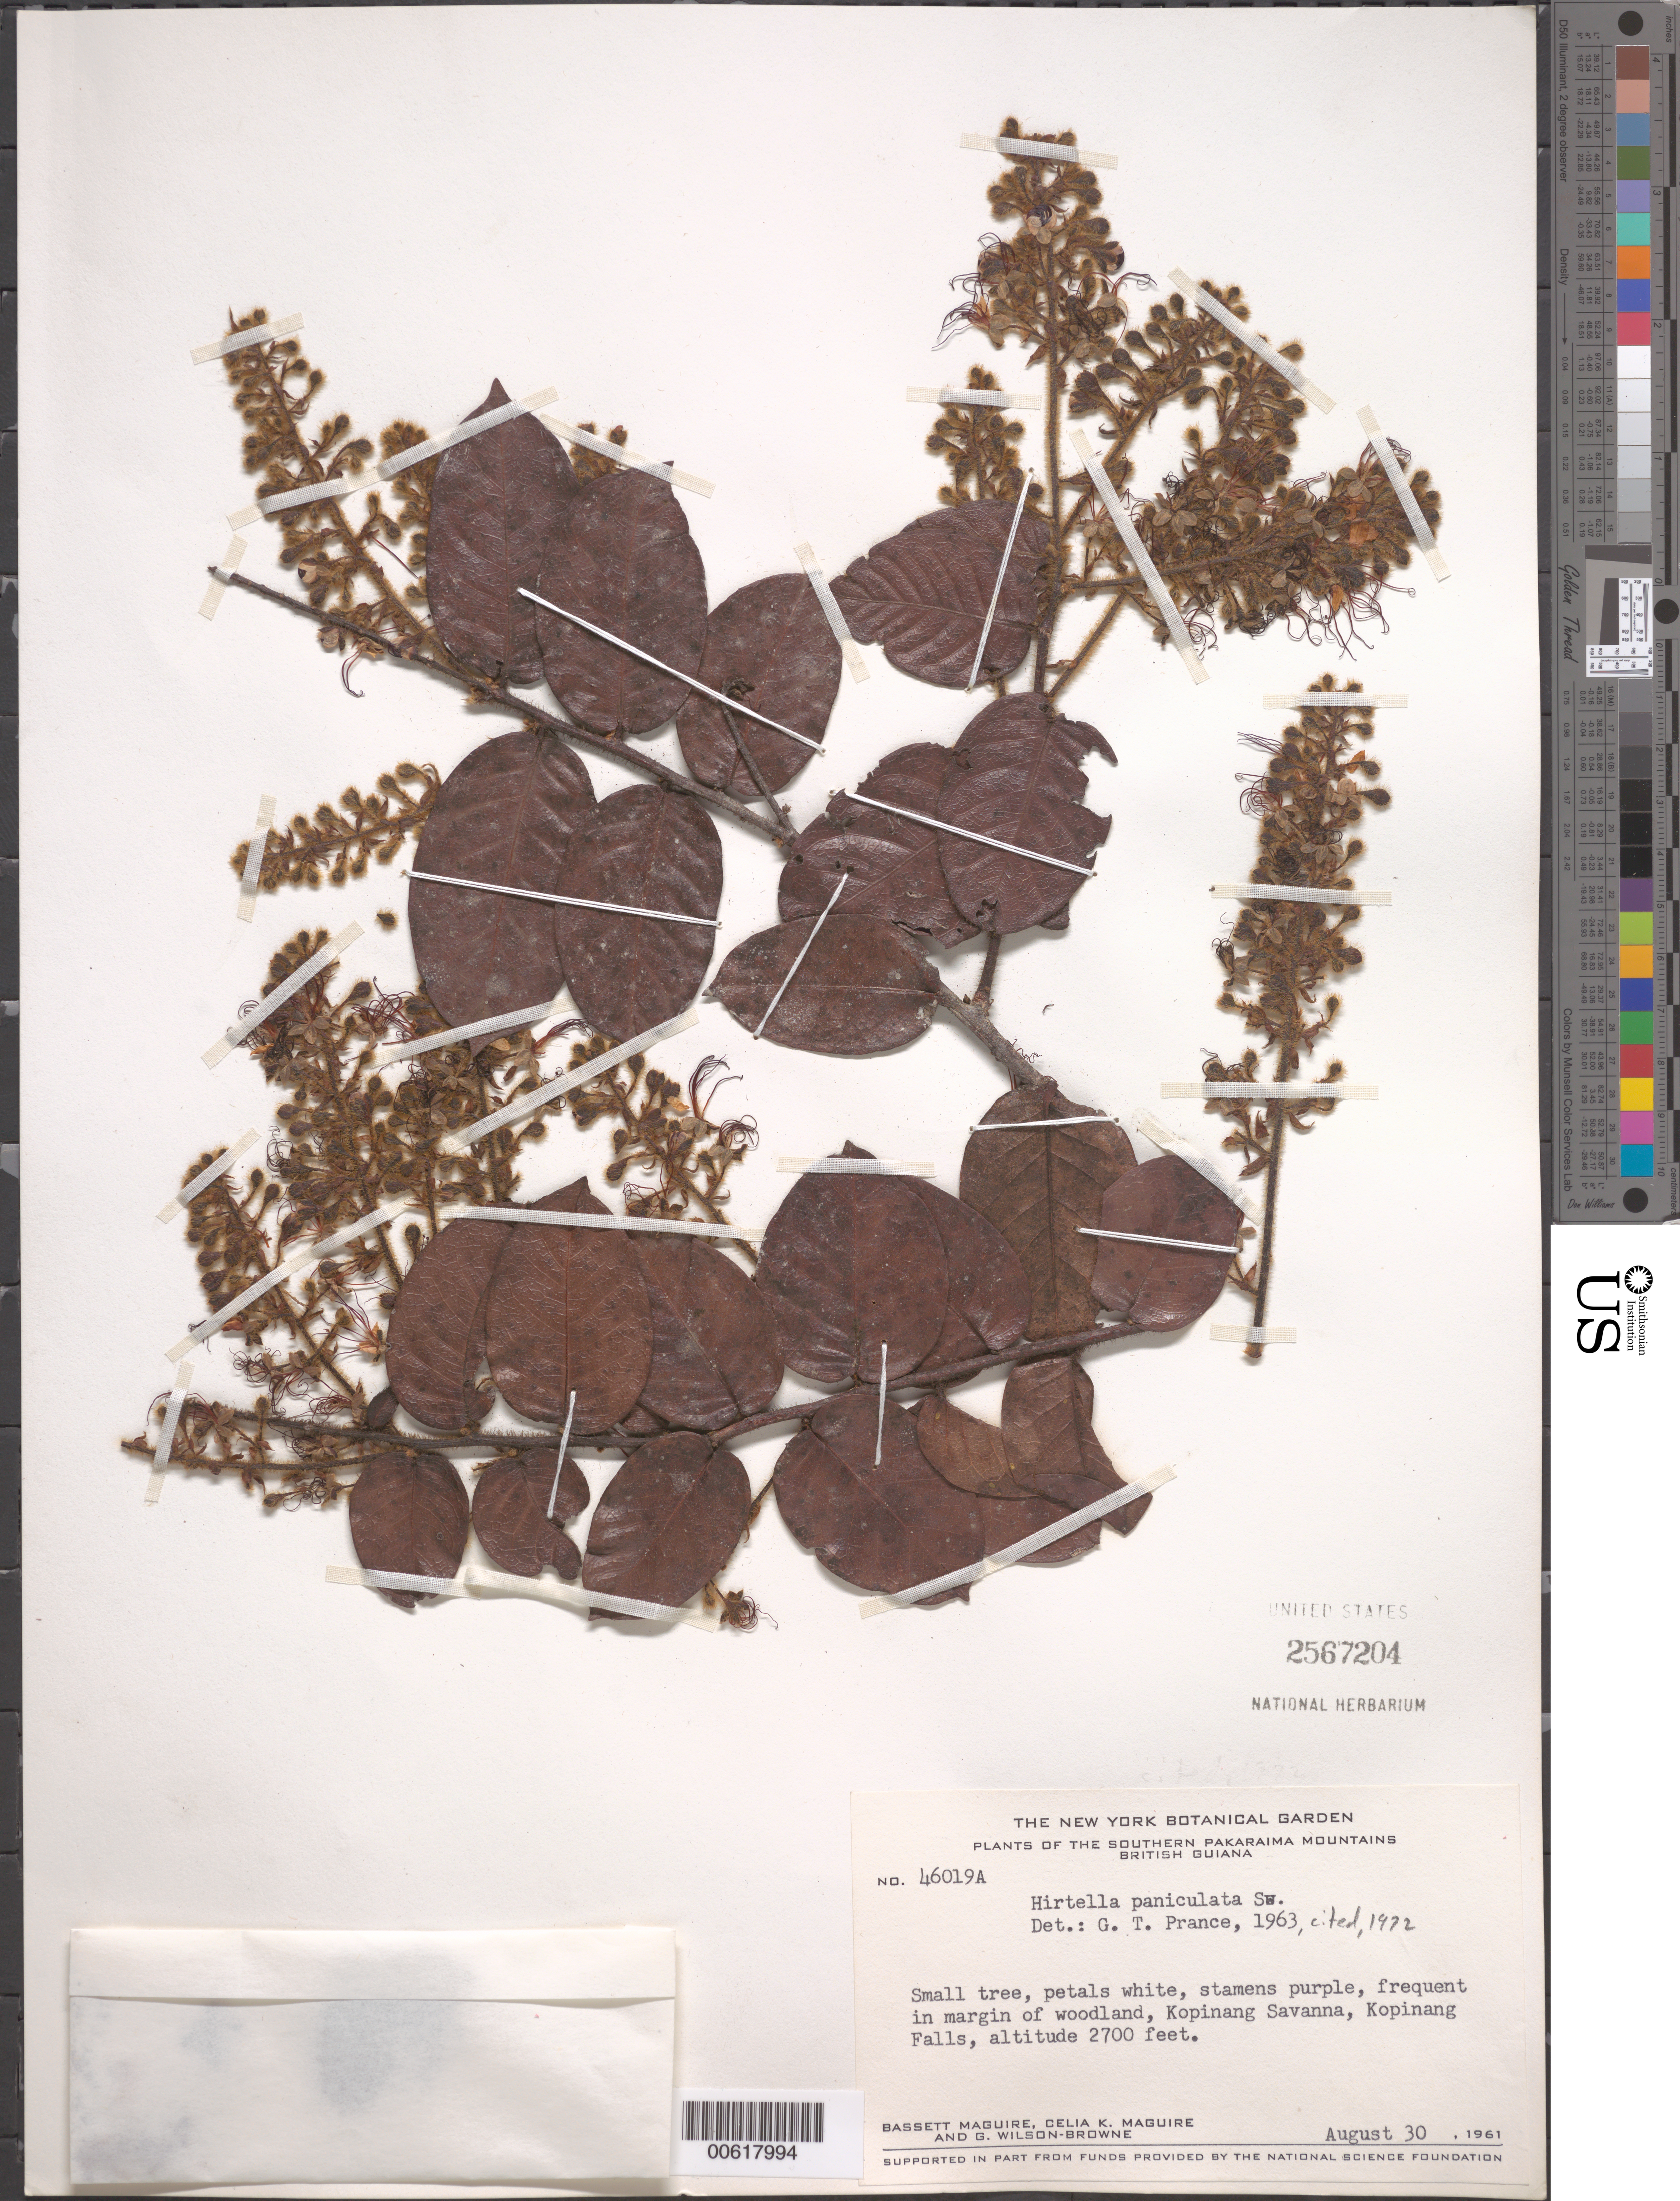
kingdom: Plantae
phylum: Tracheophyta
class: Magnoliopsida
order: Malpighiales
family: Chrysobalanaceae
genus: Hirtella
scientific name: Hirtella paniculata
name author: Sw.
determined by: Prance, G. T.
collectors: B. Maguire, C. K. Maguire & G. Wilson-Browne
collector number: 46019 a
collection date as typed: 30-Aug-61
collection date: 1961-08-30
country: Guyana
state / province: Potaro-Siparuni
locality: Kopinang Savanna, vic. of Kopinang Falls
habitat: Margin of woodland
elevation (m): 823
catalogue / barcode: US 2567204